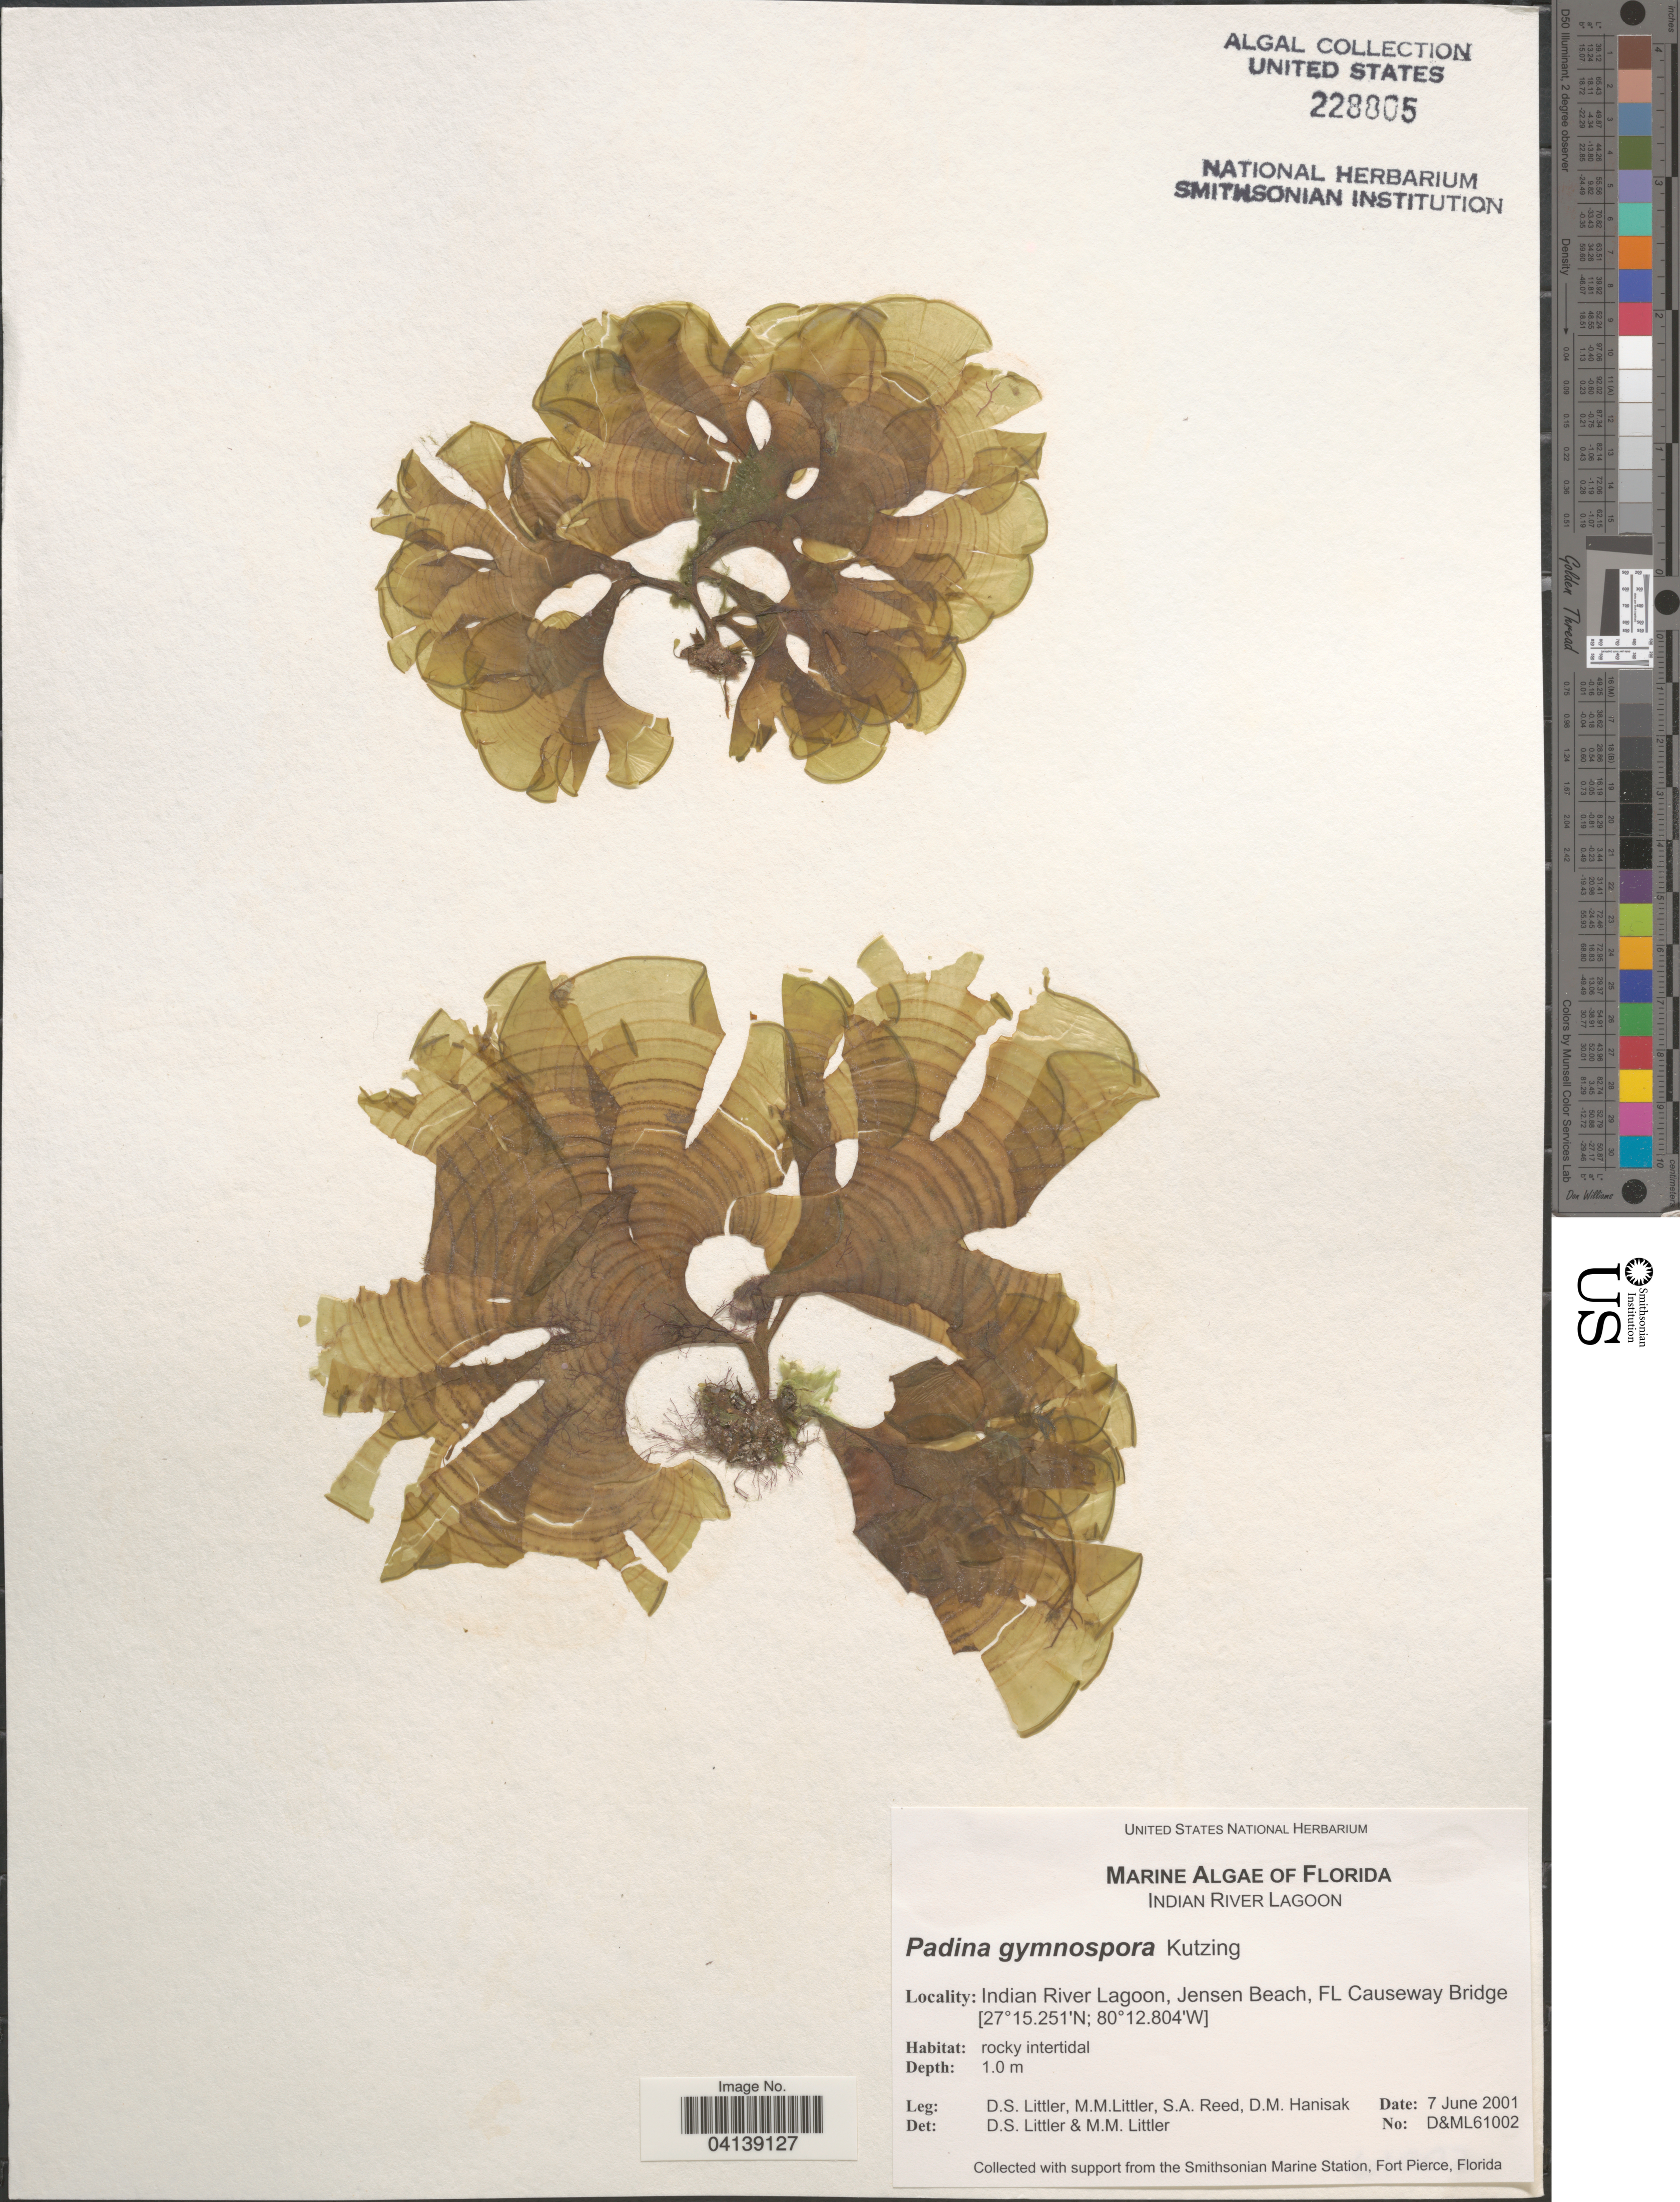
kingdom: Chromista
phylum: Ochrophyta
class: Phaeophyceae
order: Dictyotales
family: Dictyotaceae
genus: Padina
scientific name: Padina gymnospora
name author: (Kütz.) O.G. Sond.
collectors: D. S. Littler, S. Reed & D. Hanisak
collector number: D&ML61002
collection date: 2001-06-07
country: United States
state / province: Florida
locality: Indian River Lagoon, Jensen Beach, Causeway Bridge.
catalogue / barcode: US 228805